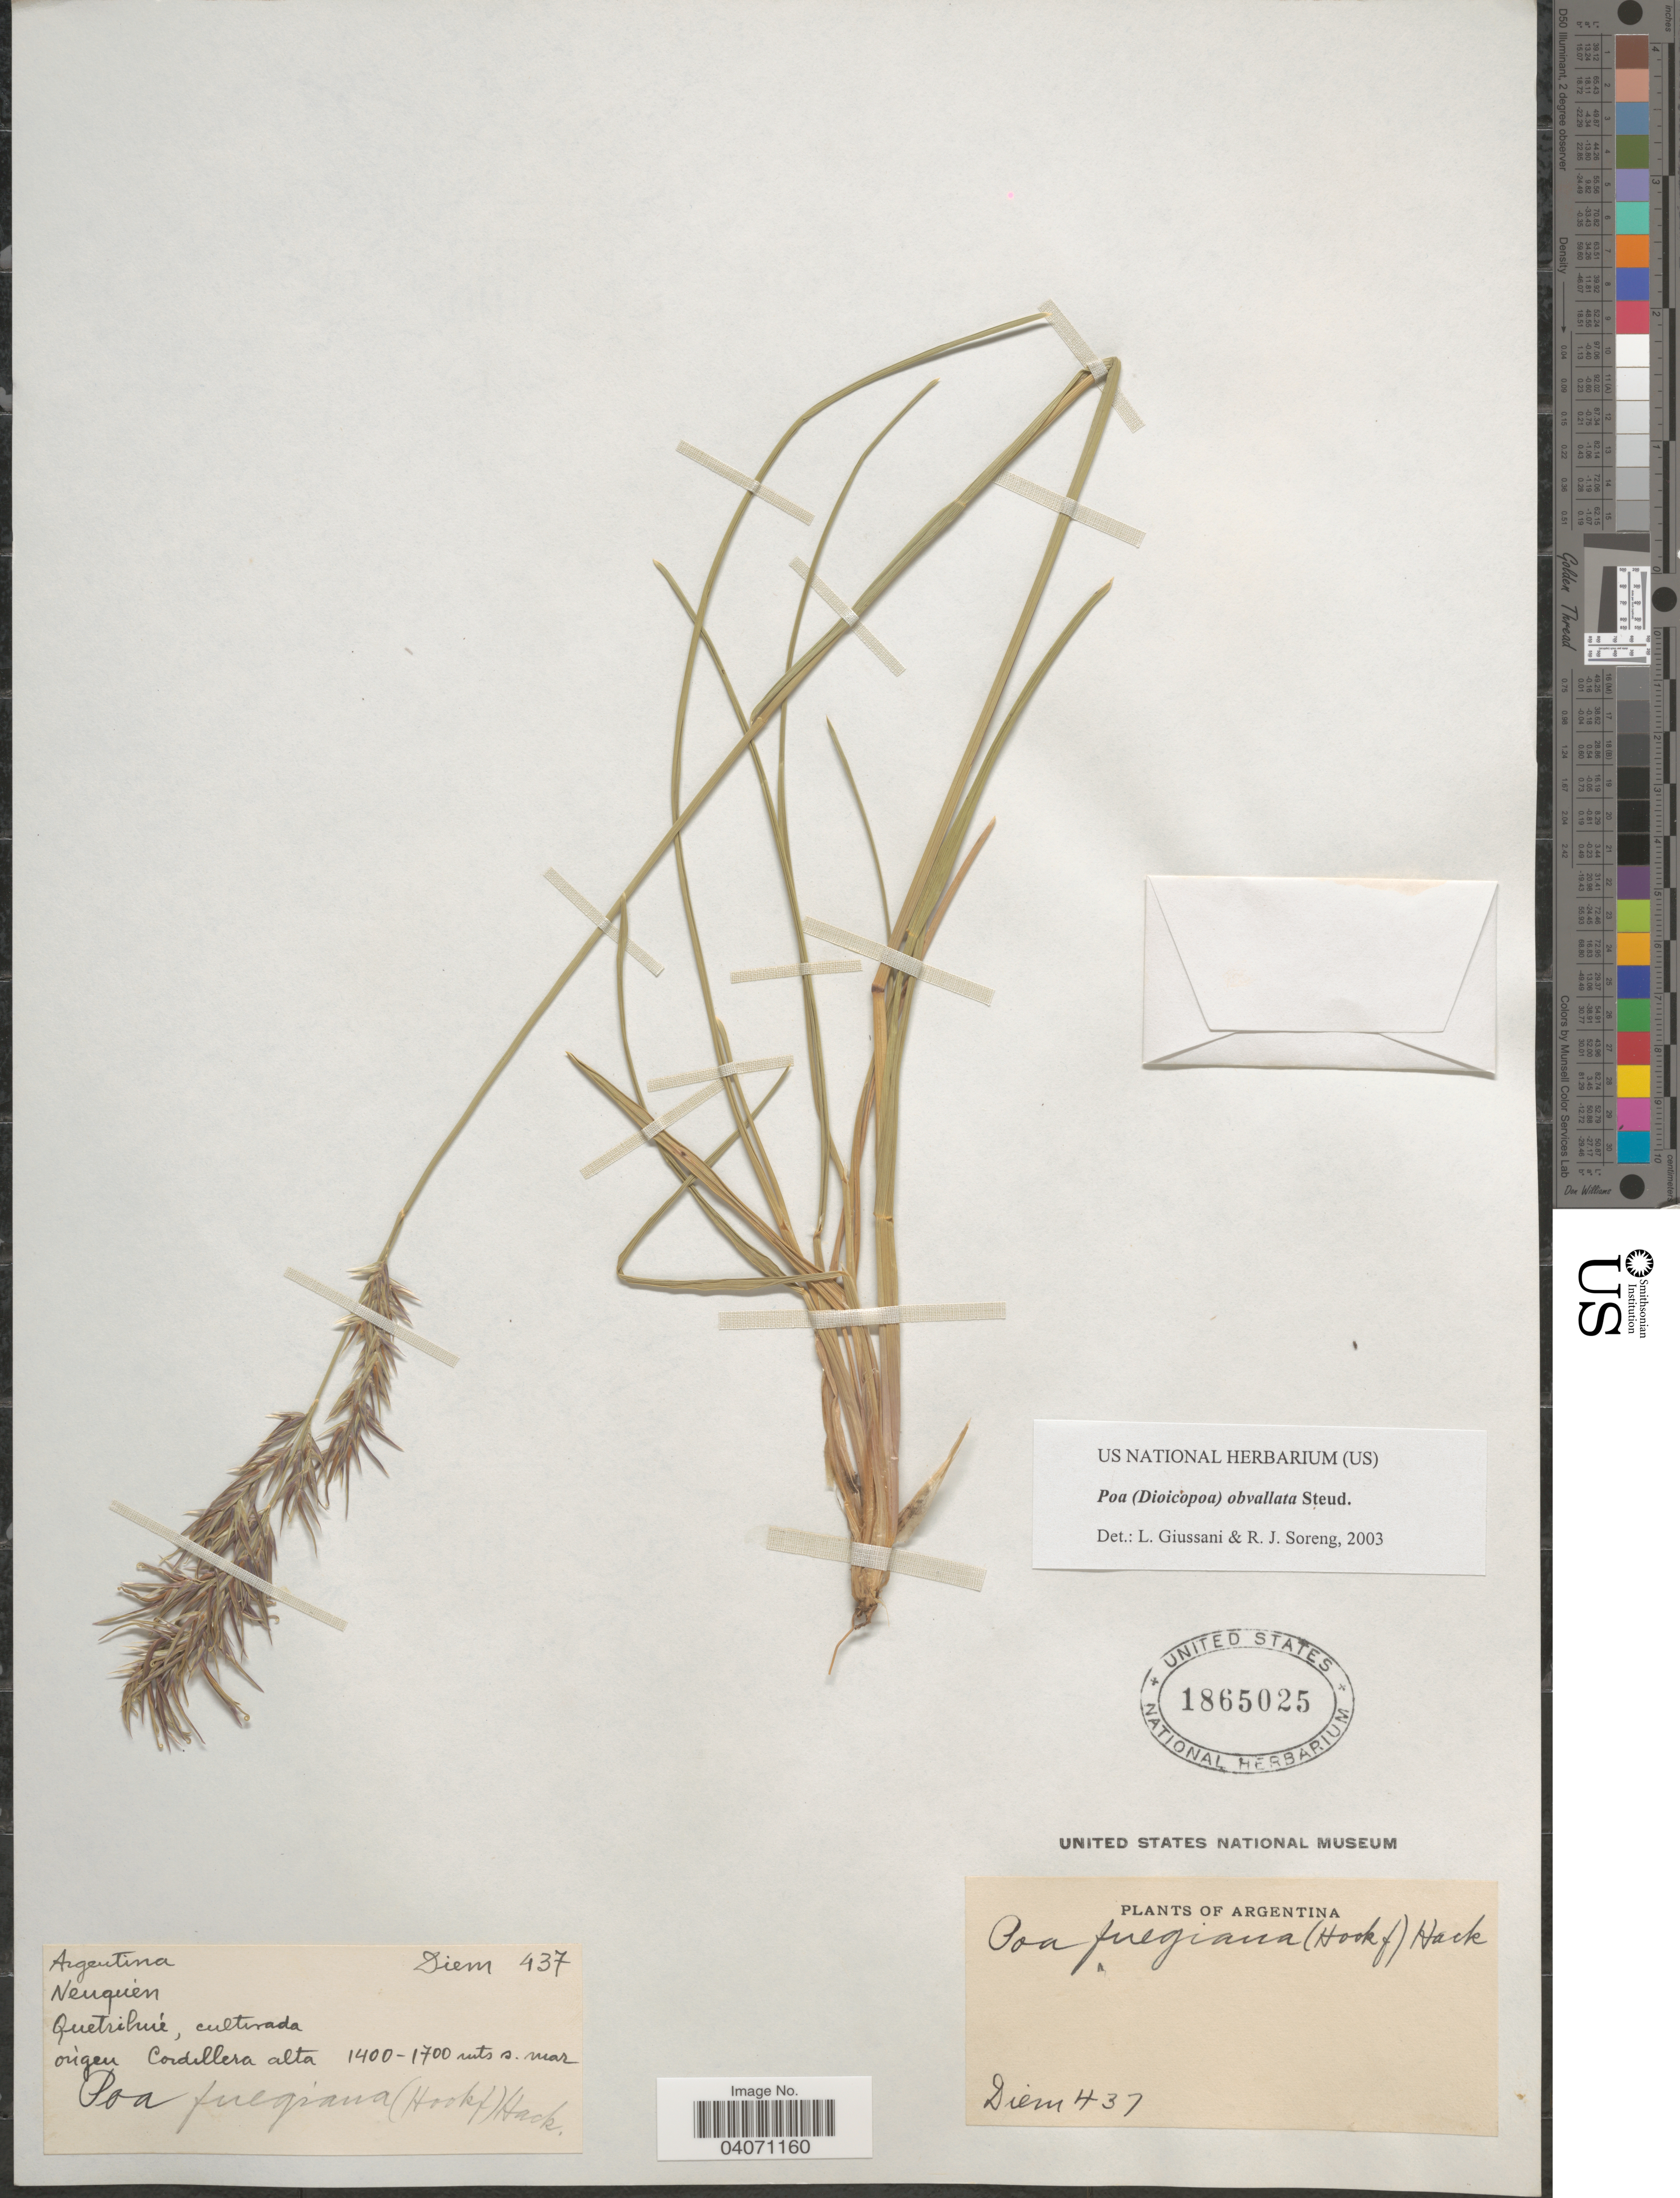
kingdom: Plantae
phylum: Tracheophyta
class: Liliopsida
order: Poales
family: Poaceae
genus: Poa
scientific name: Poa obvallata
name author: Steud.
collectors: Diem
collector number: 437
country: Argentina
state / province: Neuquen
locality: Quetrihué.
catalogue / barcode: US 1865025